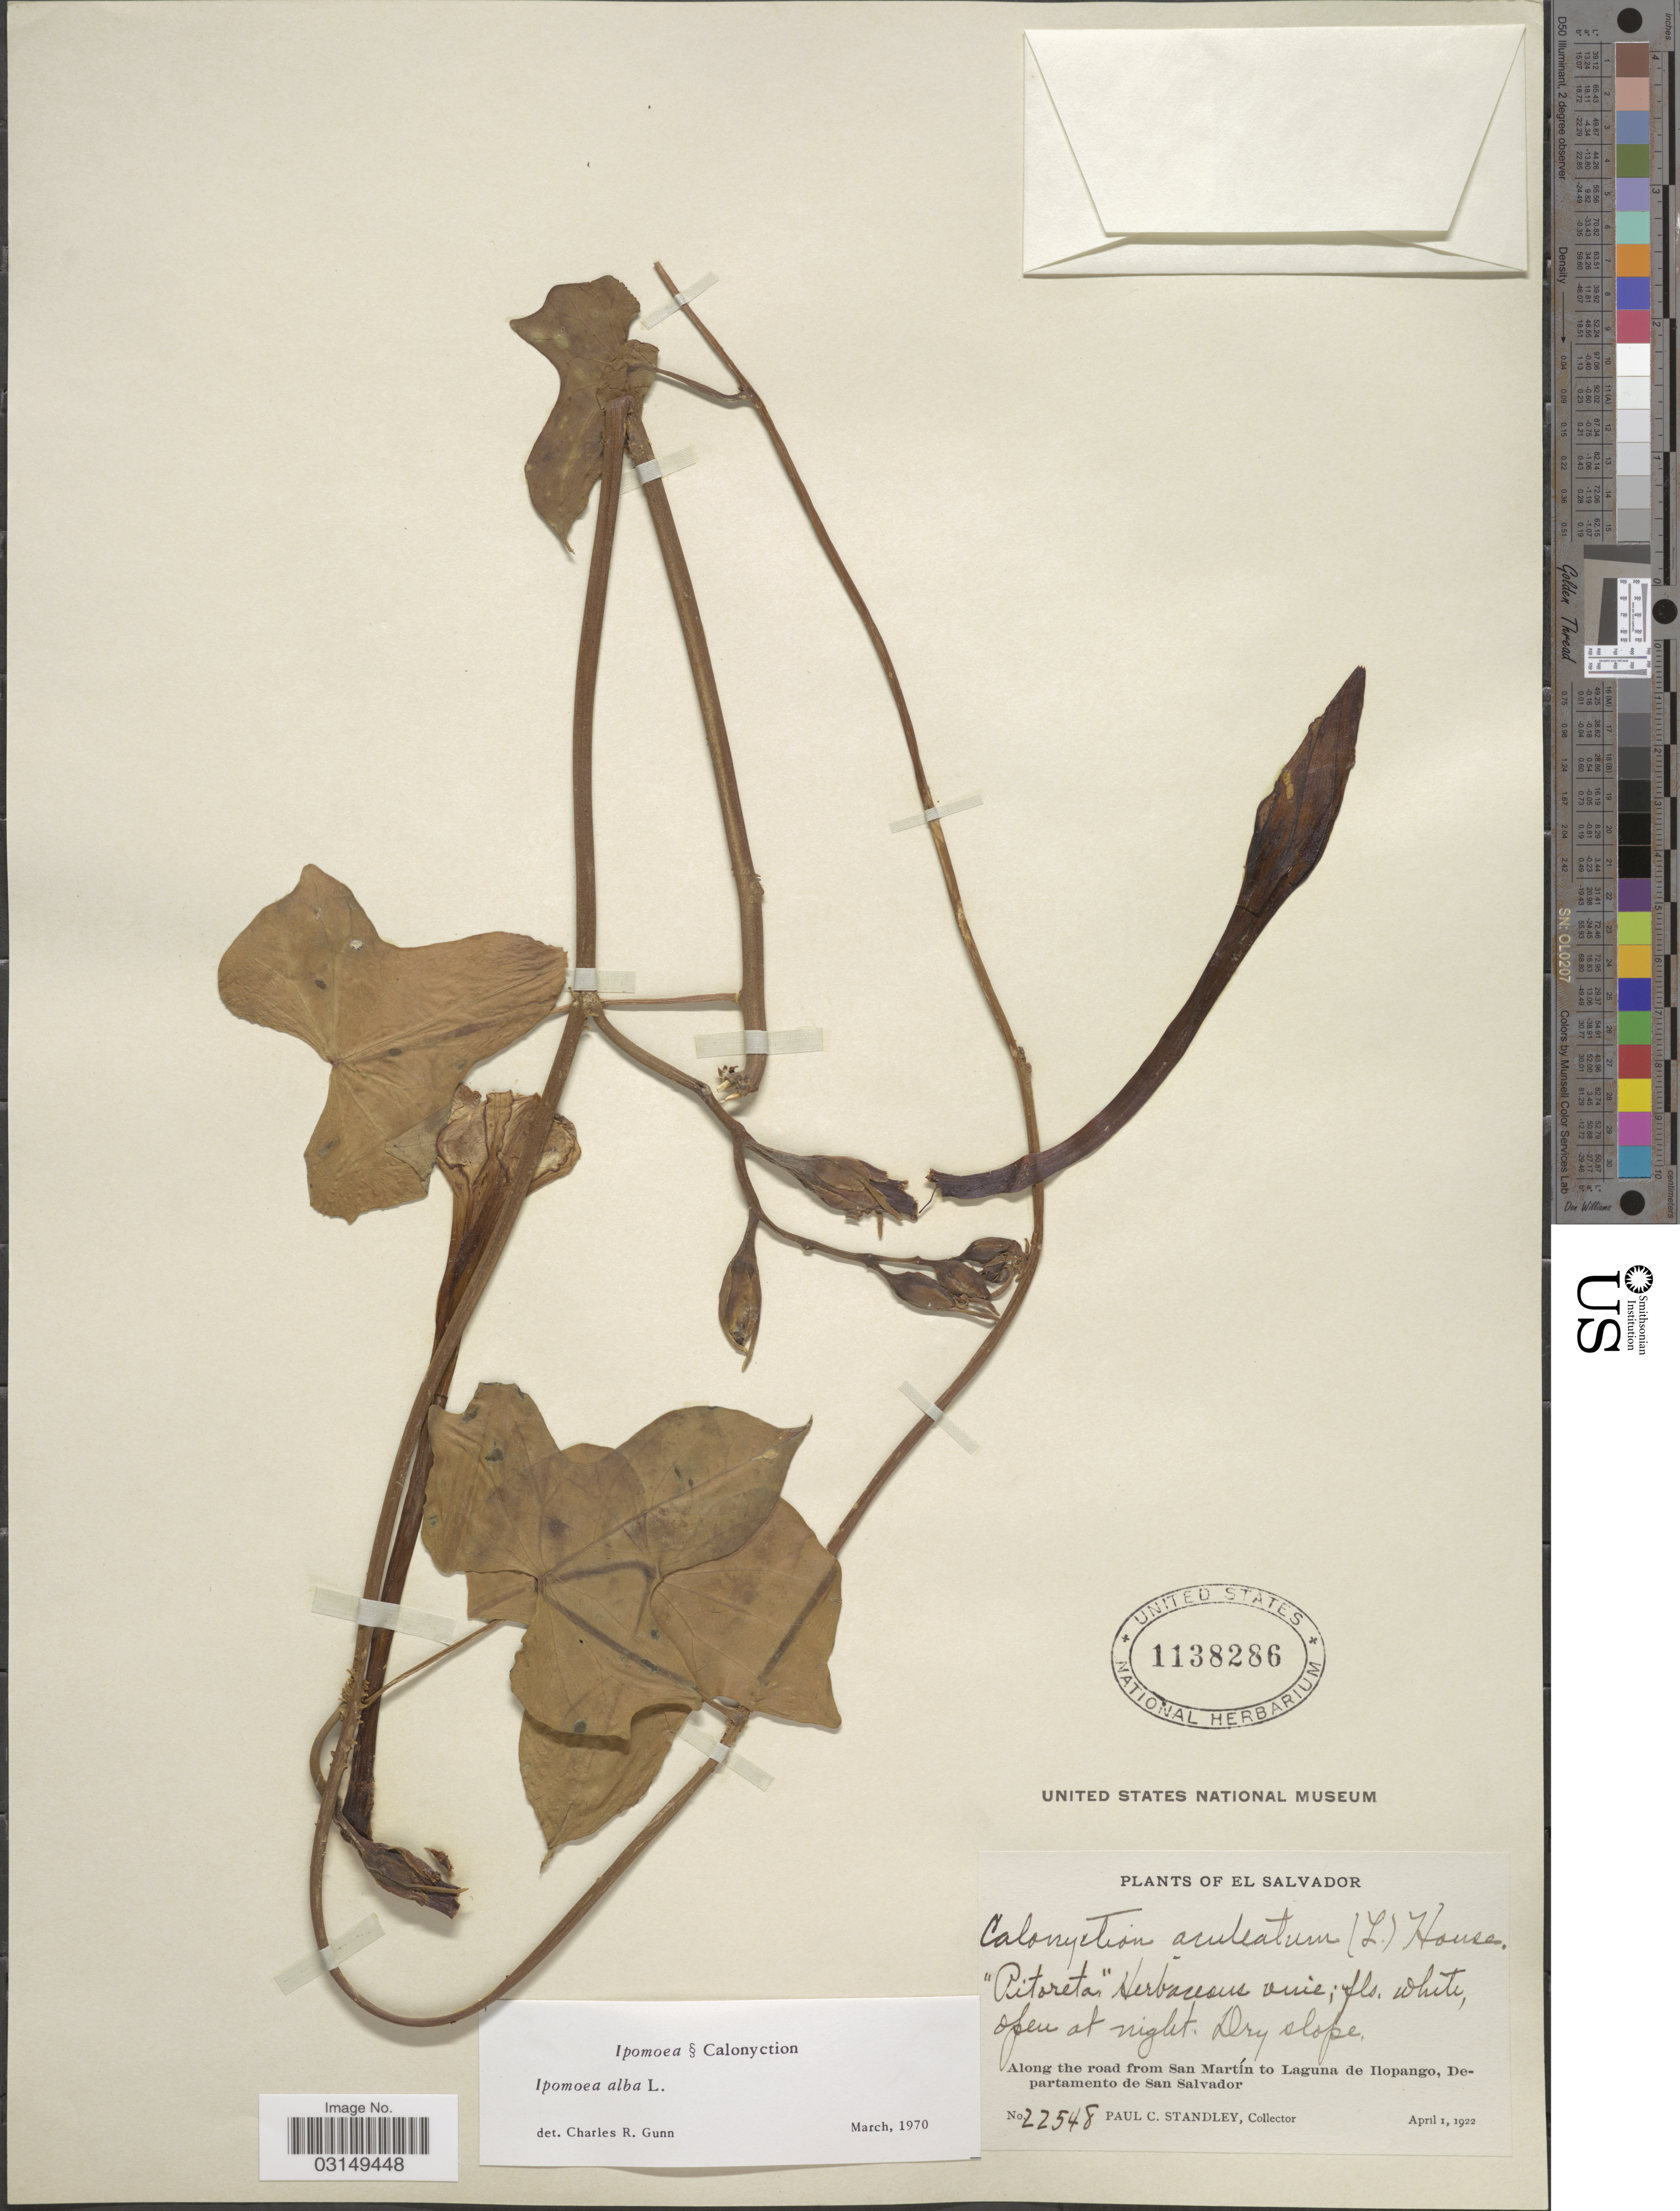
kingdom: Plantae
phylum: Tracheophyta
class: Magnoliopsida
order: Solanales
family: Convolvulaceae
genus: Ipomoea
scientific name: Ipomoea alba L.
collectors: P. C. Standley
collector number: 22548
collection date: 1922-04-01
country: El Salvador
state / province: San Salvador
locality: Along the road from San Martín to Laguna de Ilopango, Departamento de San Salvador.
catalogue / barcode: US 1138286